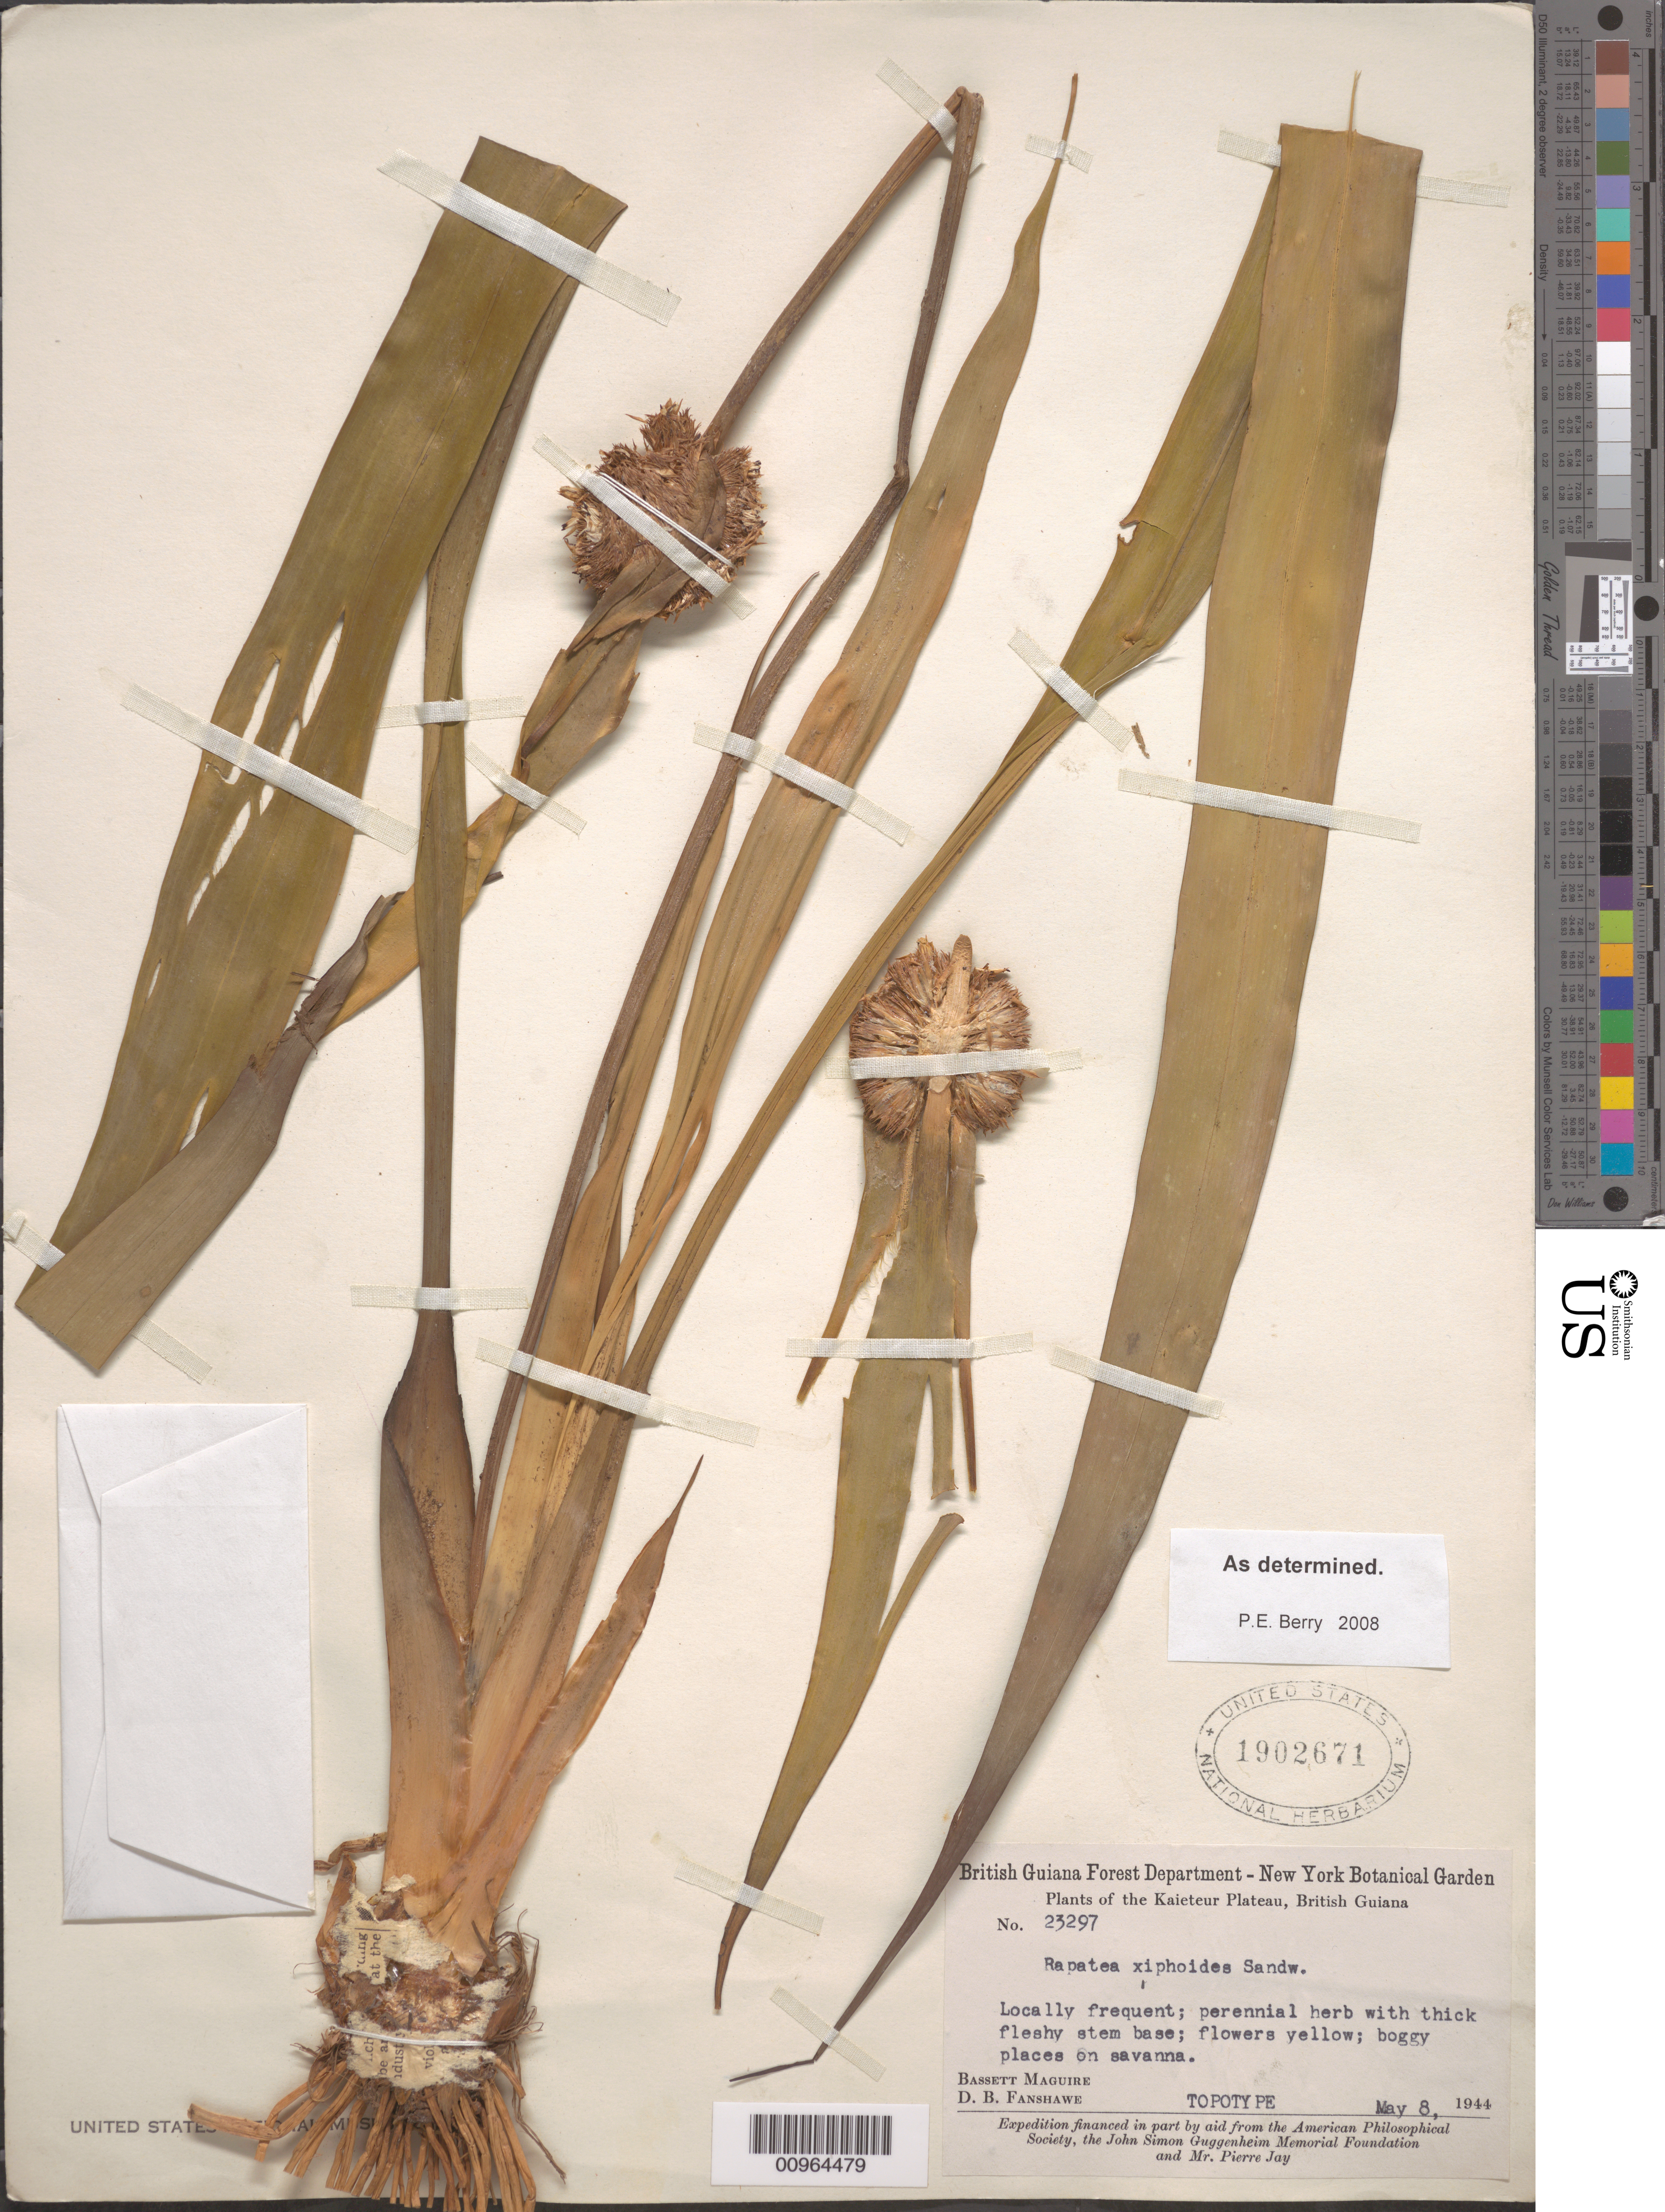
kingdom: Plantae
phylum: Tracheophyta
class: Liliopsida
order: Poales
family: Rapateaceae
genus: Rapatea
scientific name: Rapatea xiphoides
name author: Sandwith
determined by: Berry, P. E., (WIS), University of Wisconsin - Madison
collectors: B. Maguire & D. B. Fanshawe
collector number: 23297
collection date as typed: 8-May-44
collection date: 1944-05-08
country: Guyana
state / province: Potaro-Siparuni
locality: Kaieteur Plateau, Potaro River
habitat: Boggy places on savanna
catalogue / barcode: US 1902671